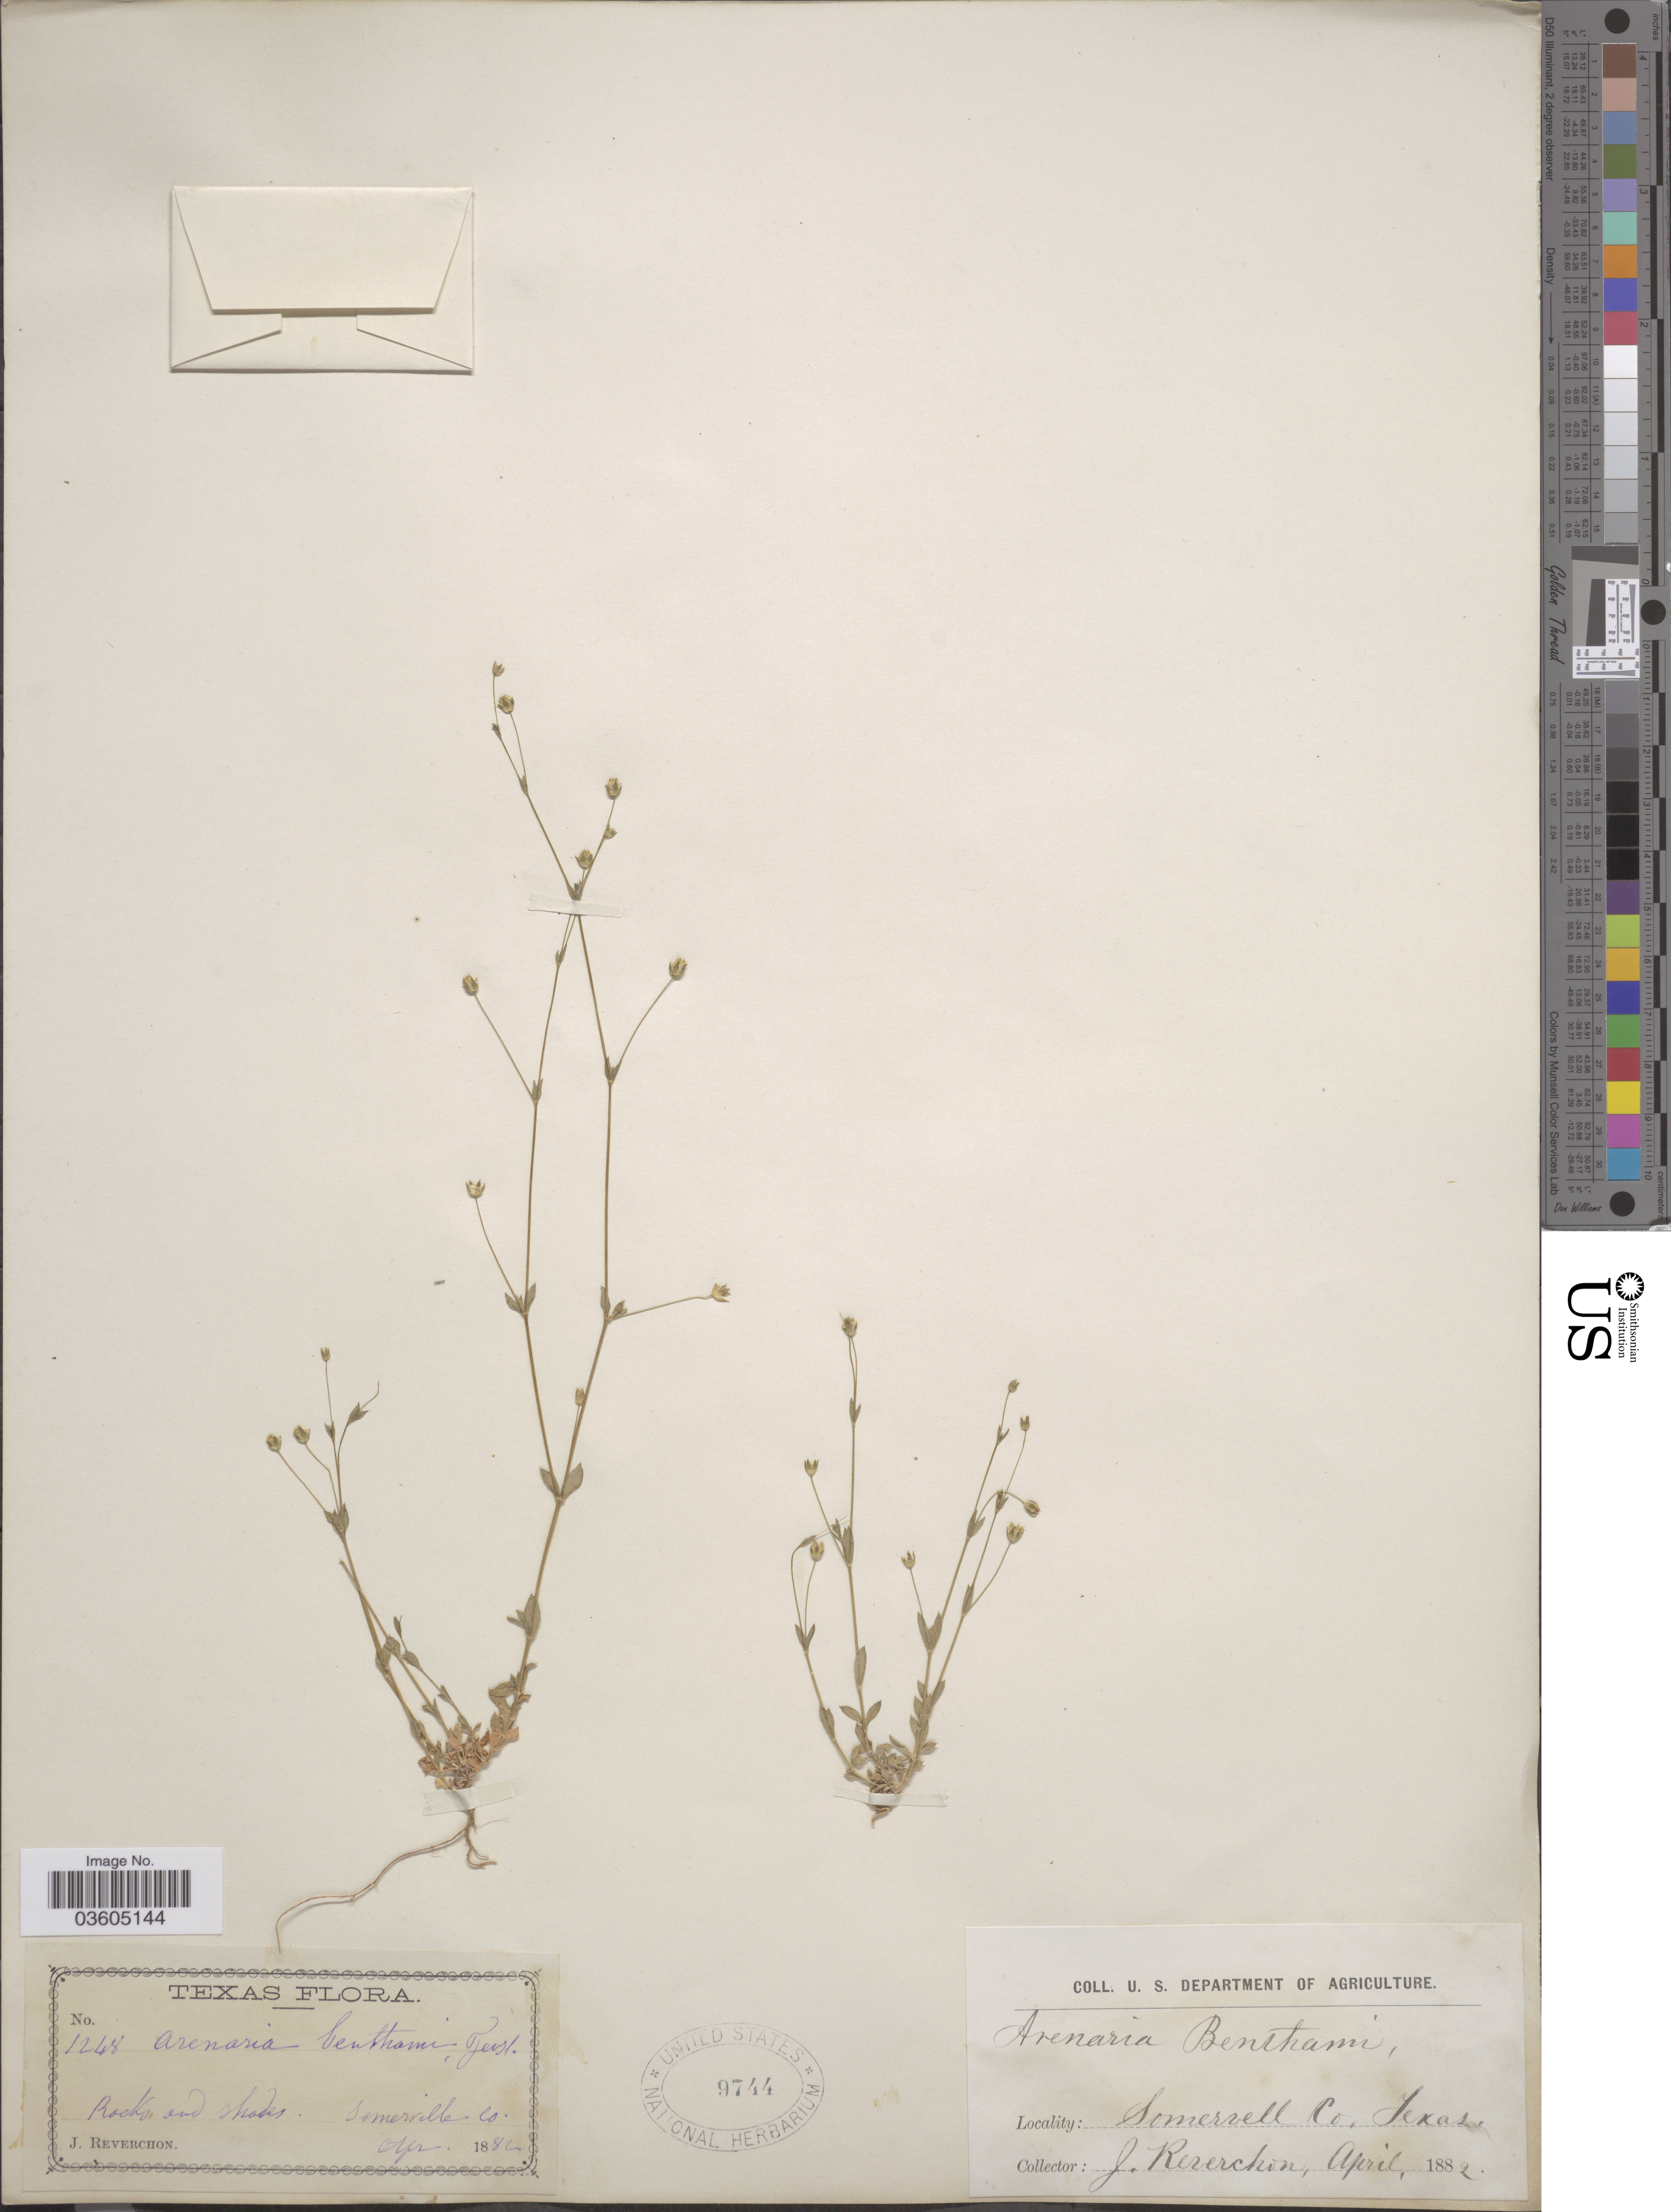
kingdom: Plantae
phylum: Tracheophyta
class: Magnoliopsida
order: Caryophyllales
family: Caryophyllaceae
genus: Arenaria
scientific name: Arenaria benthamii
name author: Fenzl ex Torr. & A. Gray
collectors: J. Reverchon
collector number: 1248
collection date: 1882-04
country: United States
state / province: Texas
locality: Somerville Co.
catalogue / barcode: US 9744